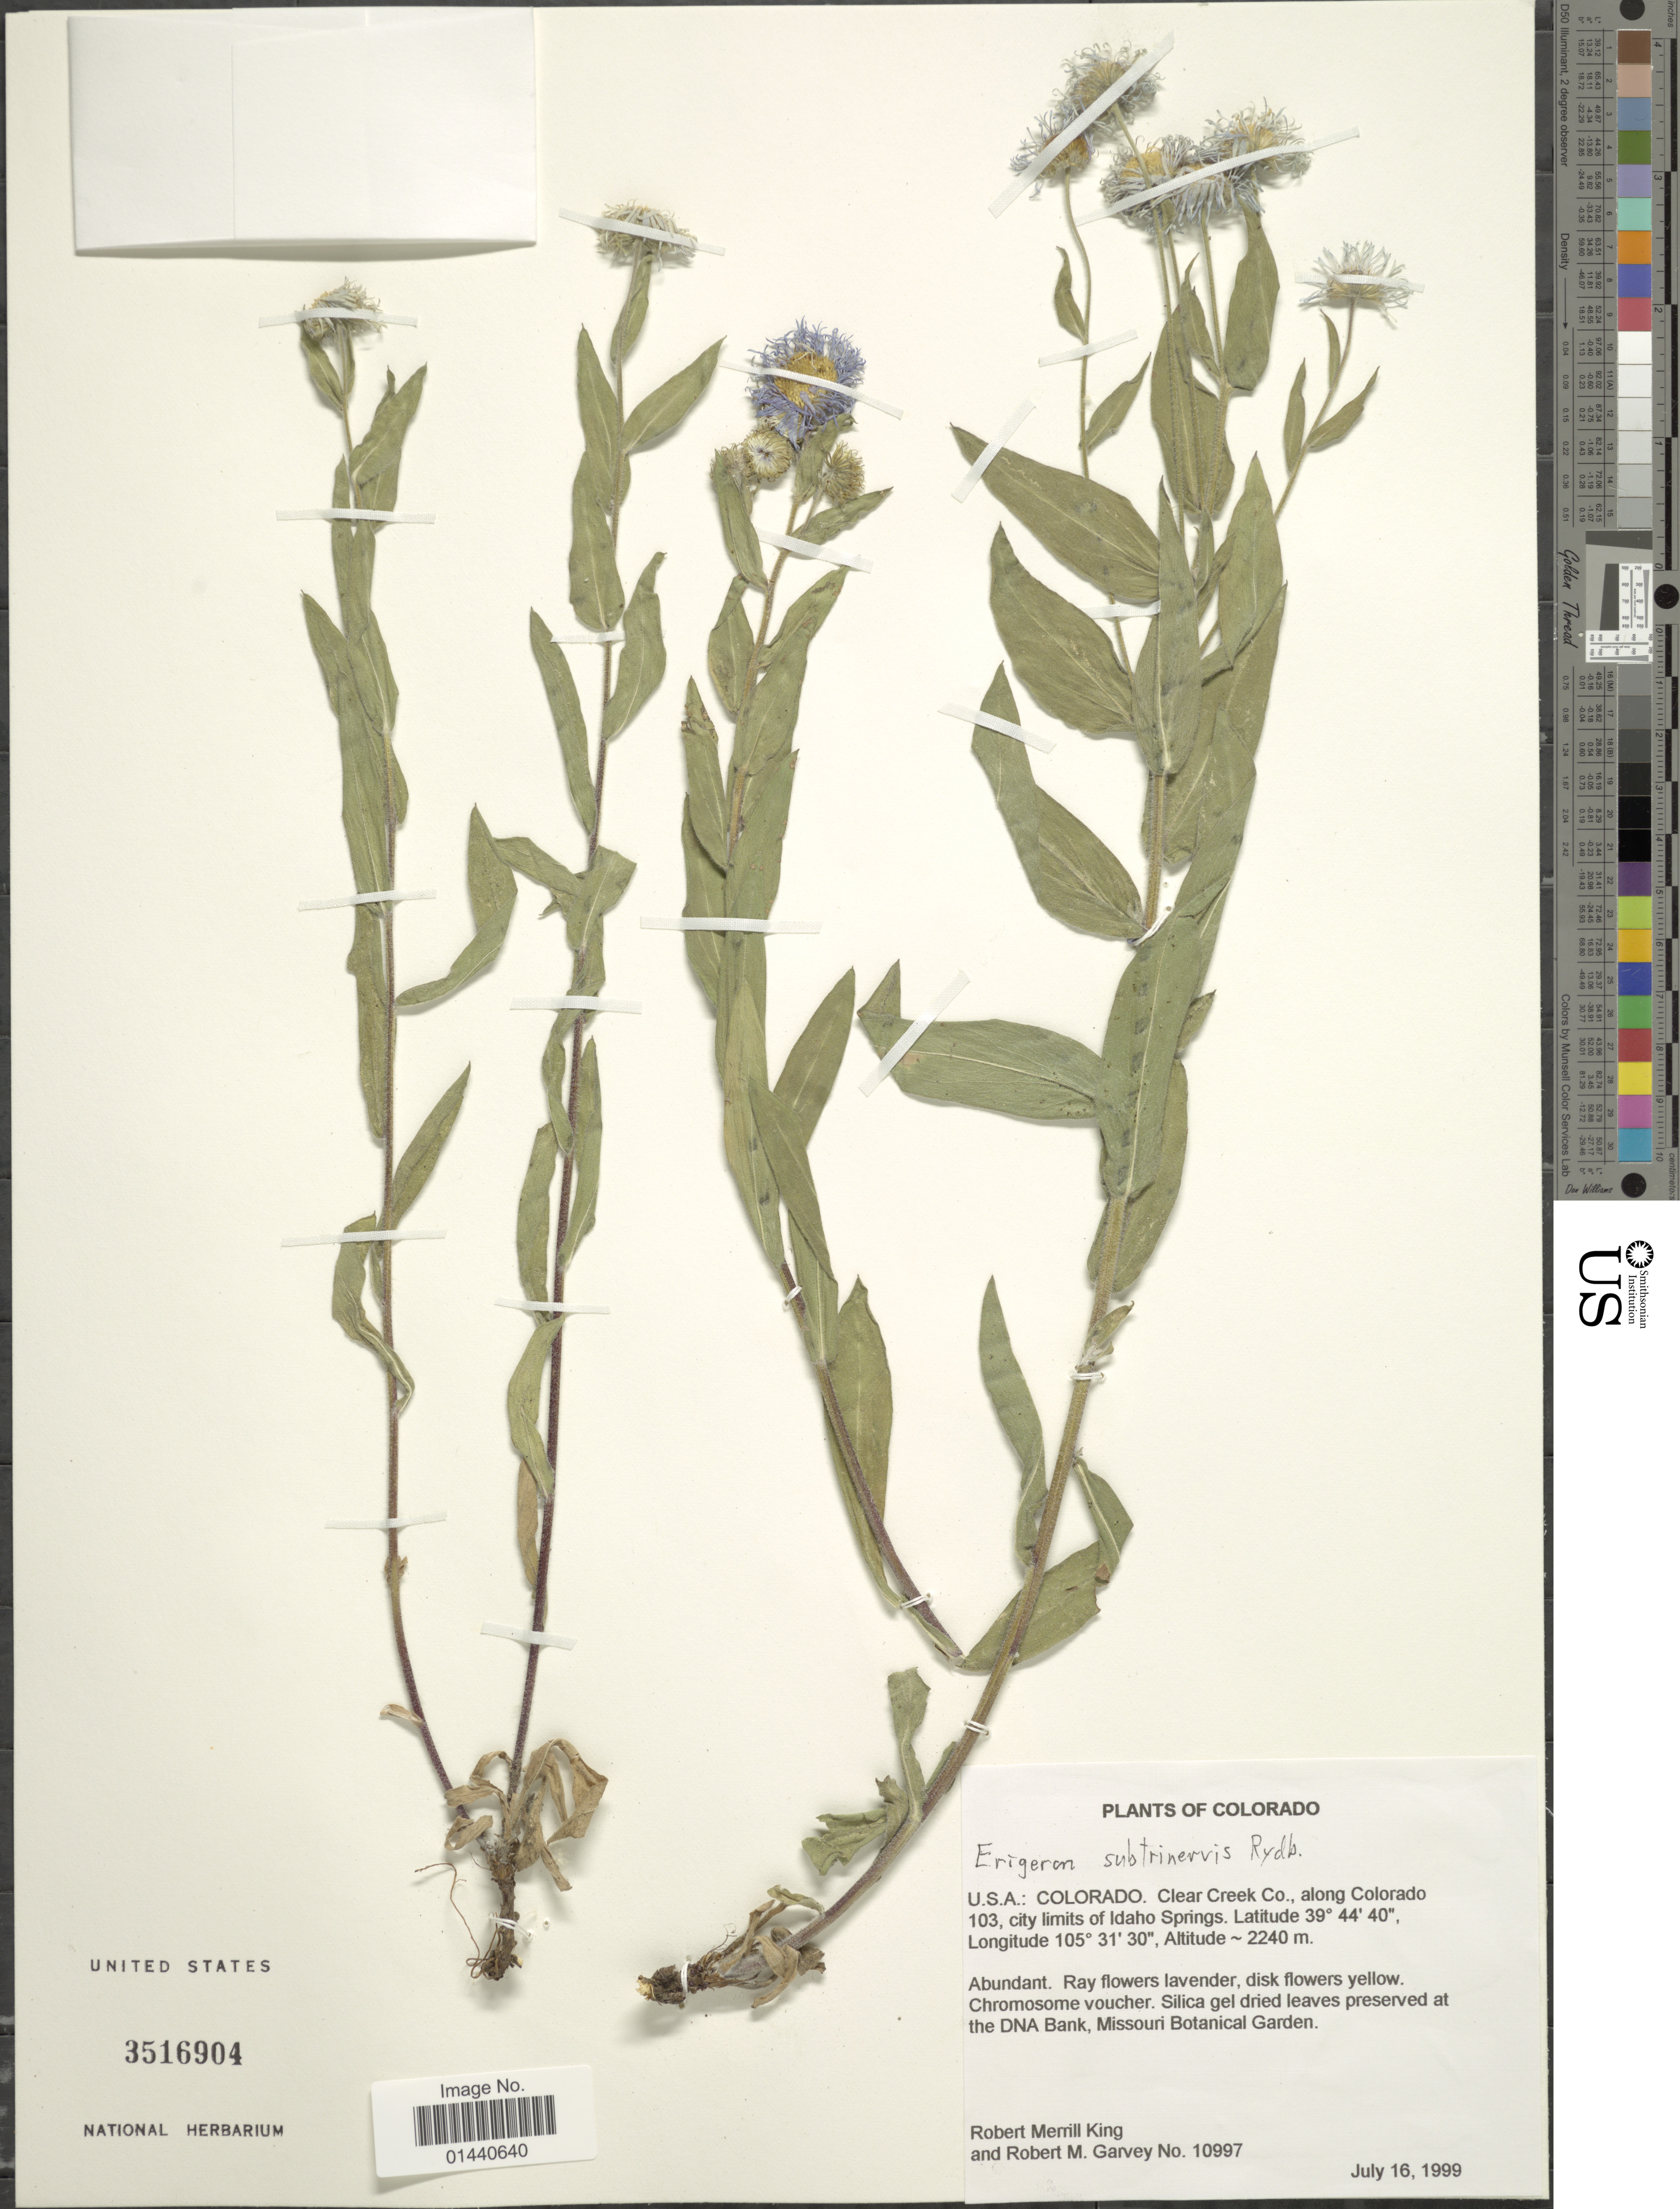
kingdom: Plantae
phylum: Tracheophyta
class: Magnoliopsida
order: Asterales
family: Asteraceae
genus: Erigeron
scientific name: Erigeron subtrinervis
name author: Rydb. ex Porter & Britton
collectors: R. M. King & R. Garvey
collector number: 10997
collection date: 1999-07-16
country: United States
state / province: Colorado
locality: U.S.A.: Clear Creek Co., along Colorado 103, city limits of Idaho Springs.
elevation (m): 2240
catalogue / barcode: US 3516904